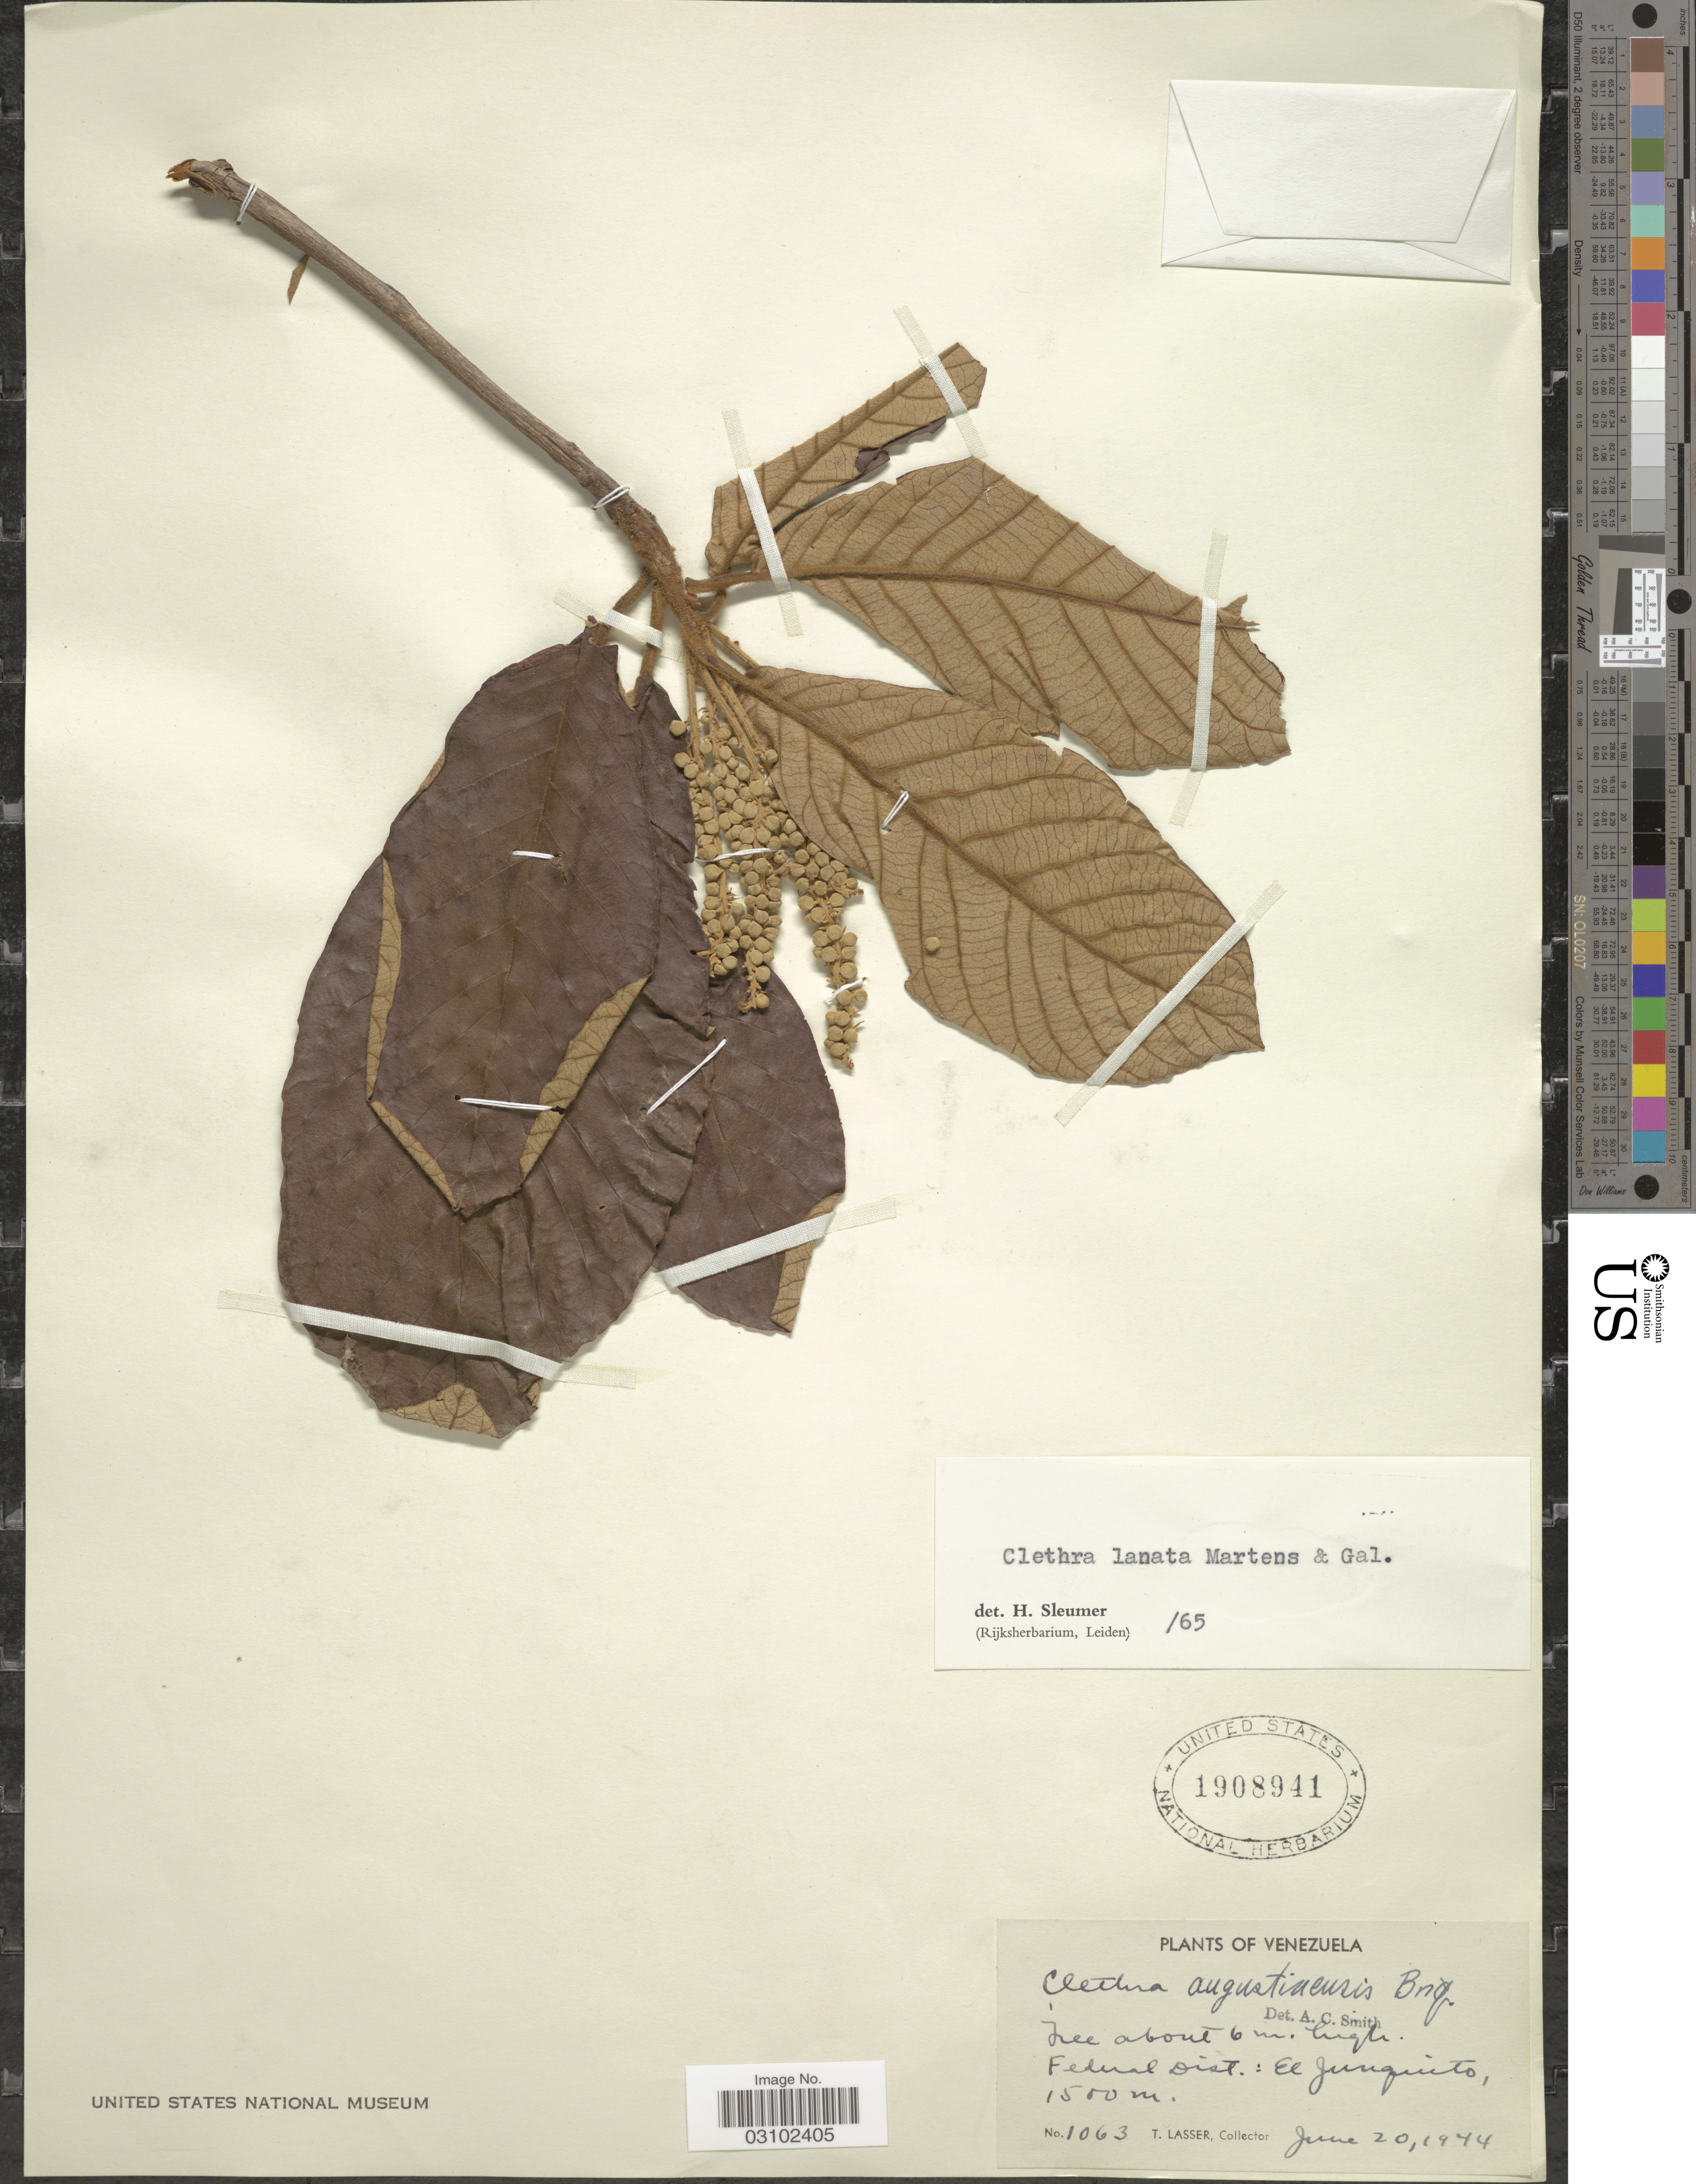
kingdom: Plantae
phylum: Tracheophyta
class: Magnoliopsida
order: Ericales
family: Clethraceae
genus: Clethra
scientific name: Clethra lanata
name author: M. Martens & Galeotti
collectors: T. Lasser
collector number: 1063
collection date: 1944-06-20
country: Venezuela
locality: Federal District: El Junquito.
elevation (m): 1500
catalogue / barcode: US 1908941